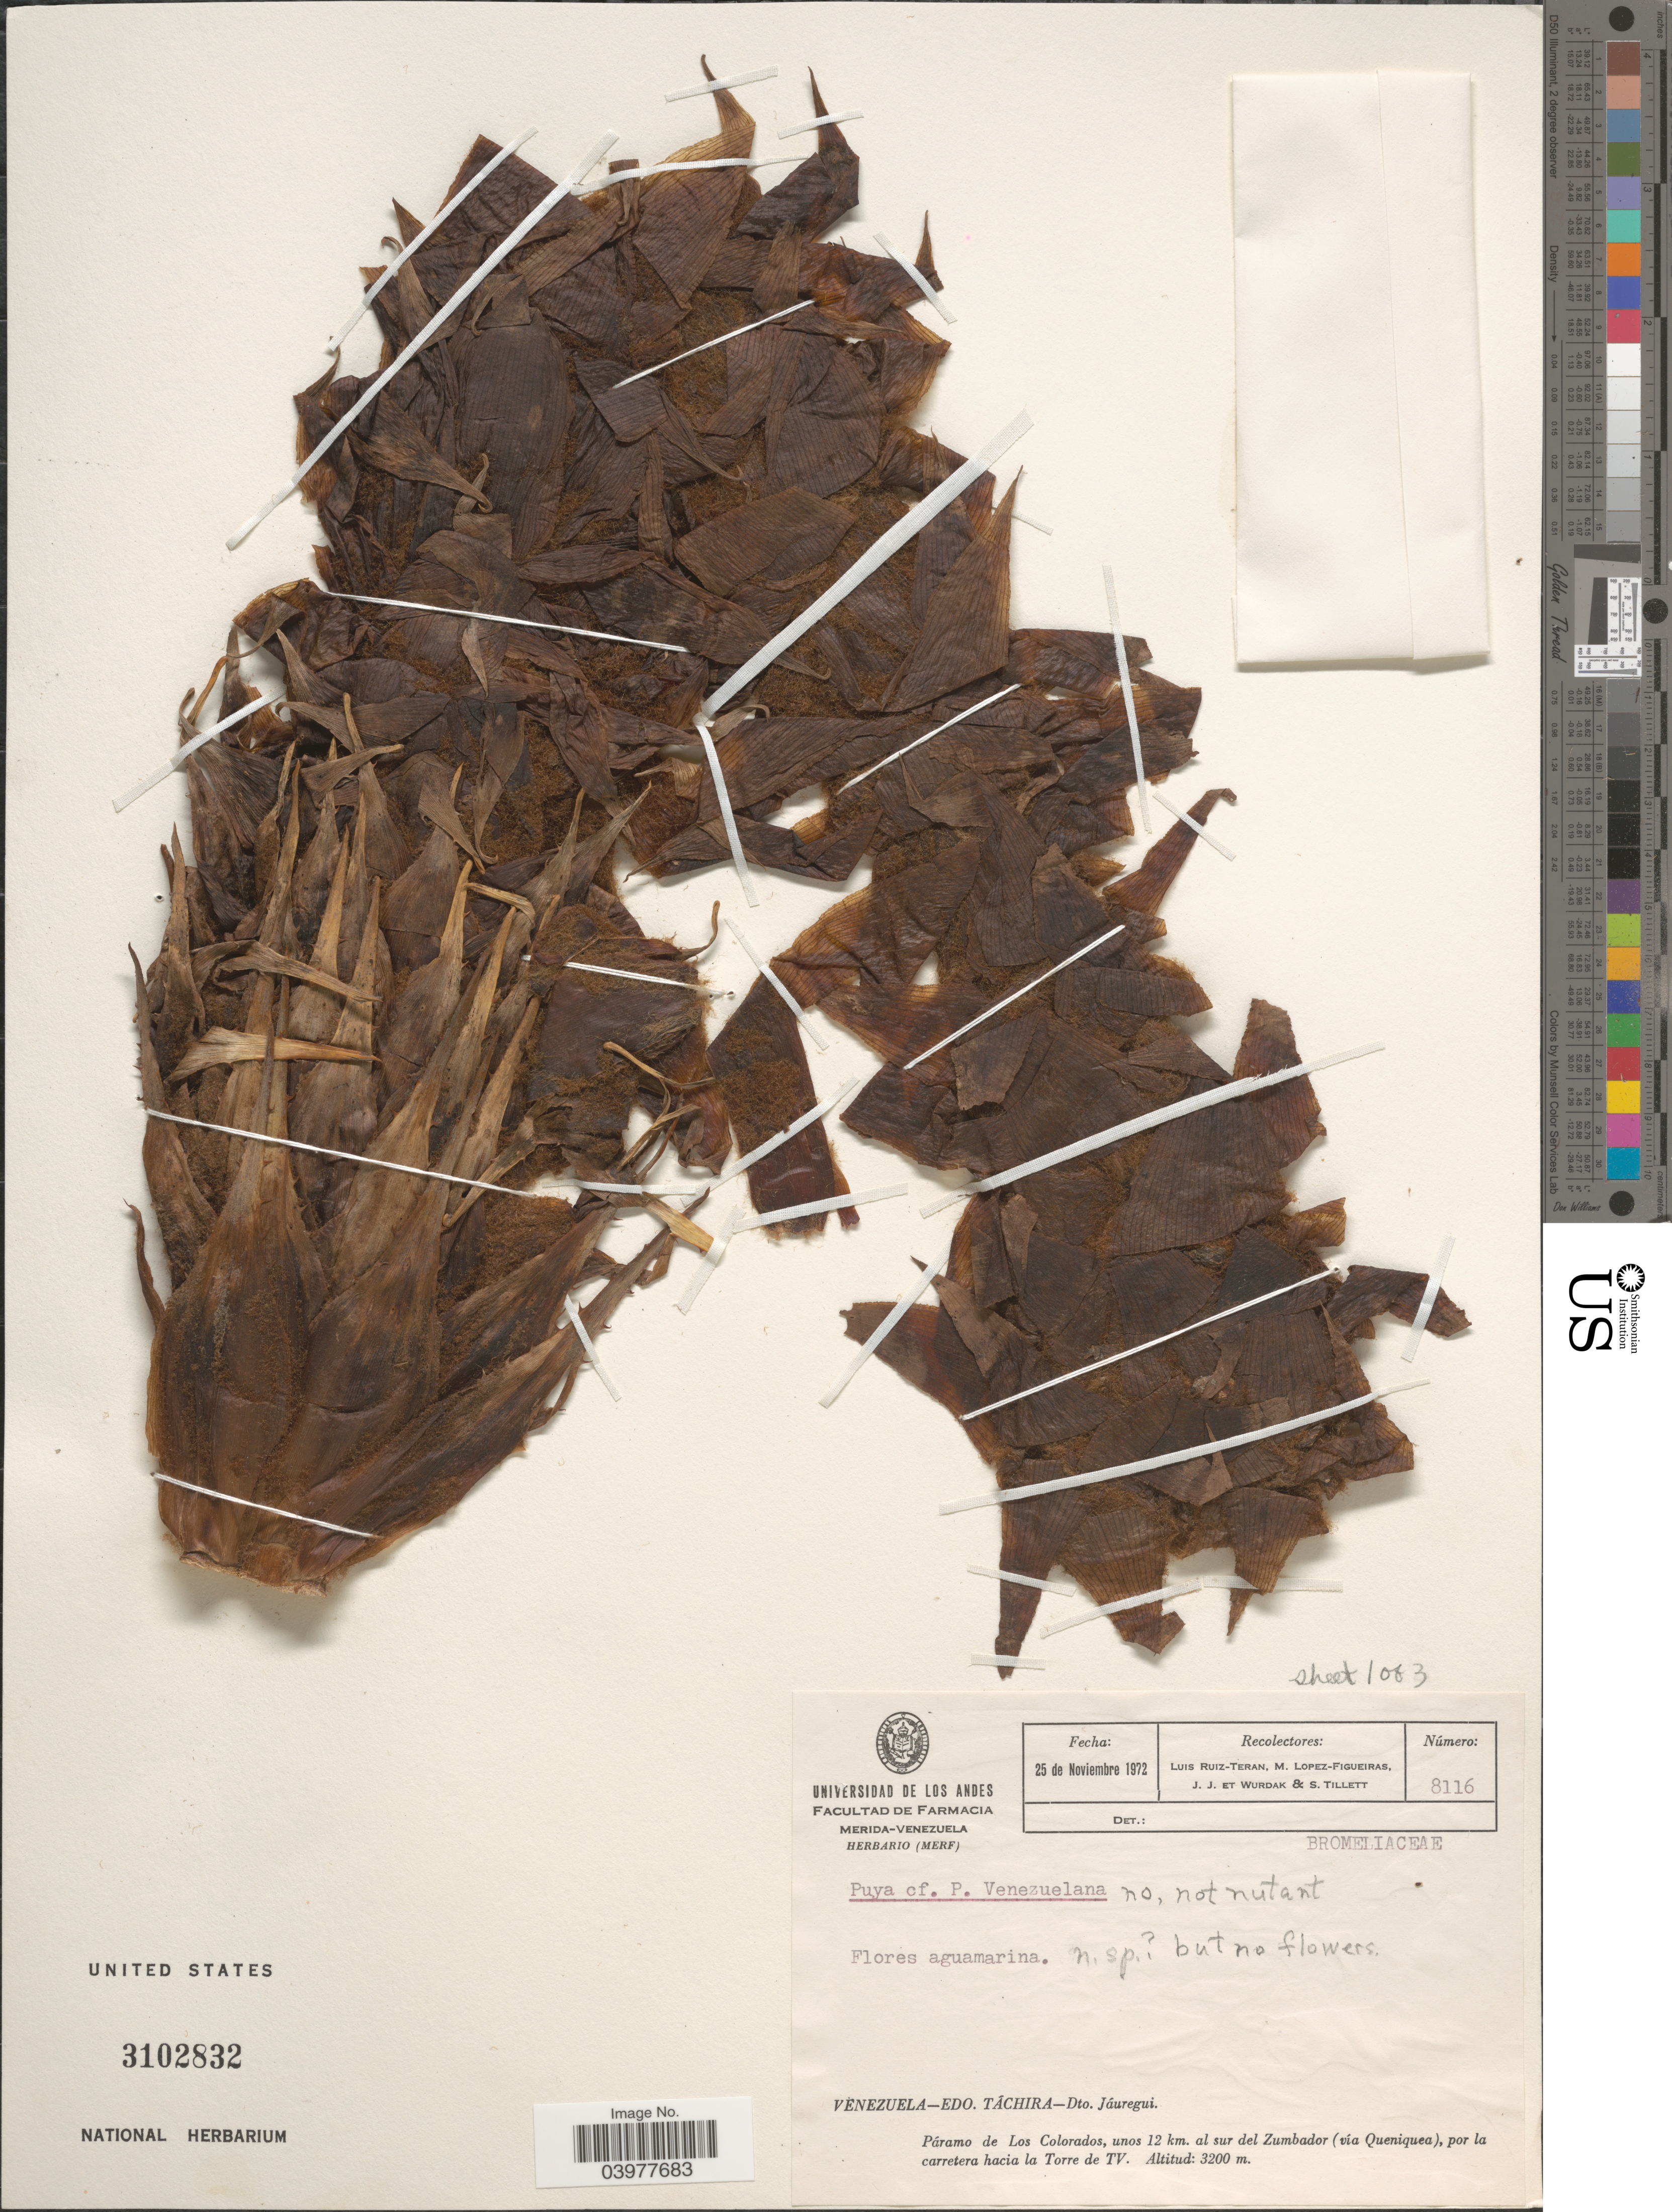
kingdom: Plantae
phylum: Tracheophyta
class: Liliopsida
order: Poales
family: Bromeliaceae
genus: Puya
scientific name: Puya venezuelana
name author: L.B. Sm.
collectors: L. E. Ruíz-Terán, M. López Figueiras, J. Wurdak & S. S. Tillett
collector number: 8116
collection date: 1972-11-25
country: Venezuela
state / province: Tachira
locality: Dto. Jáuregui. Páramo de Los Colorados, unos 12 km. al sur del Zumbador (vía Queniquea), por la carretera hacia la Torre de TV.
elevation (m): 3200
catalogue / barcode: US 3102832